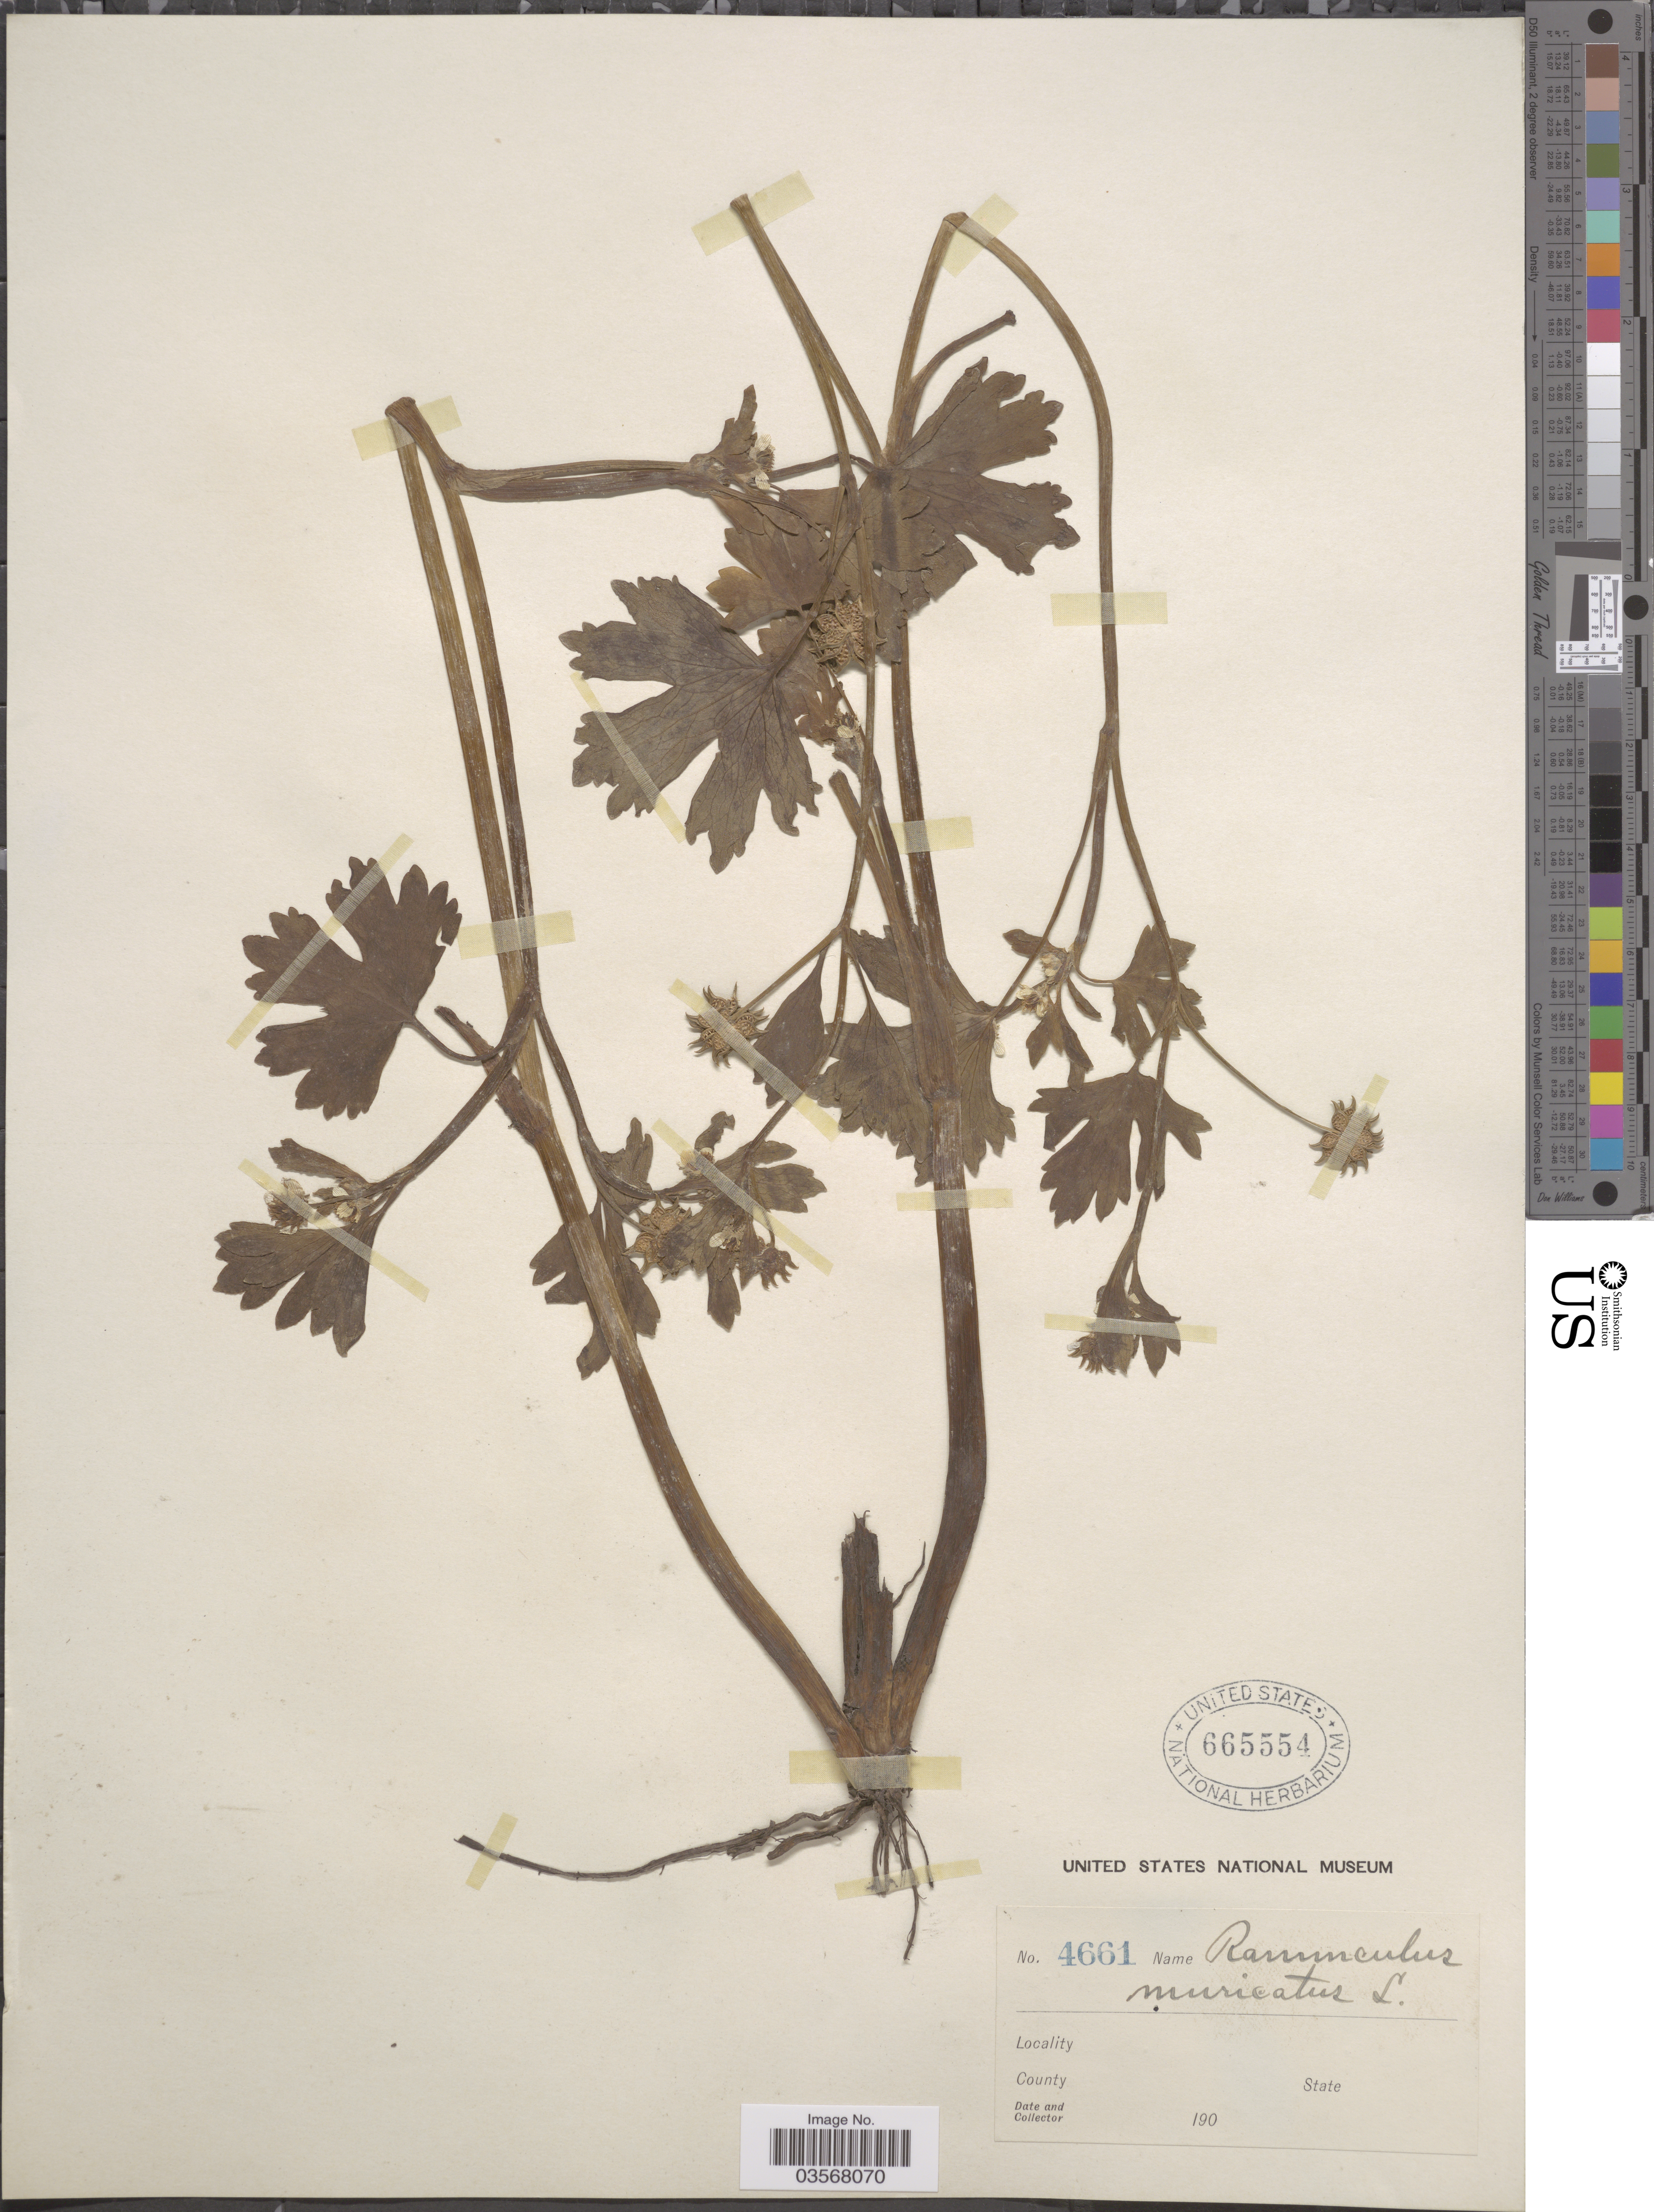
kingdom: Plantae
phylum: Tracheophyta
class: Magnoliopsida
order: Ranunculales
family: Ranunculaceae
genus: Ranunculus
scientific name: Ranunculus muricatus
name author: L.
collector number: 4661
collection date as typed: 190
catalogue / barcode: US 665554